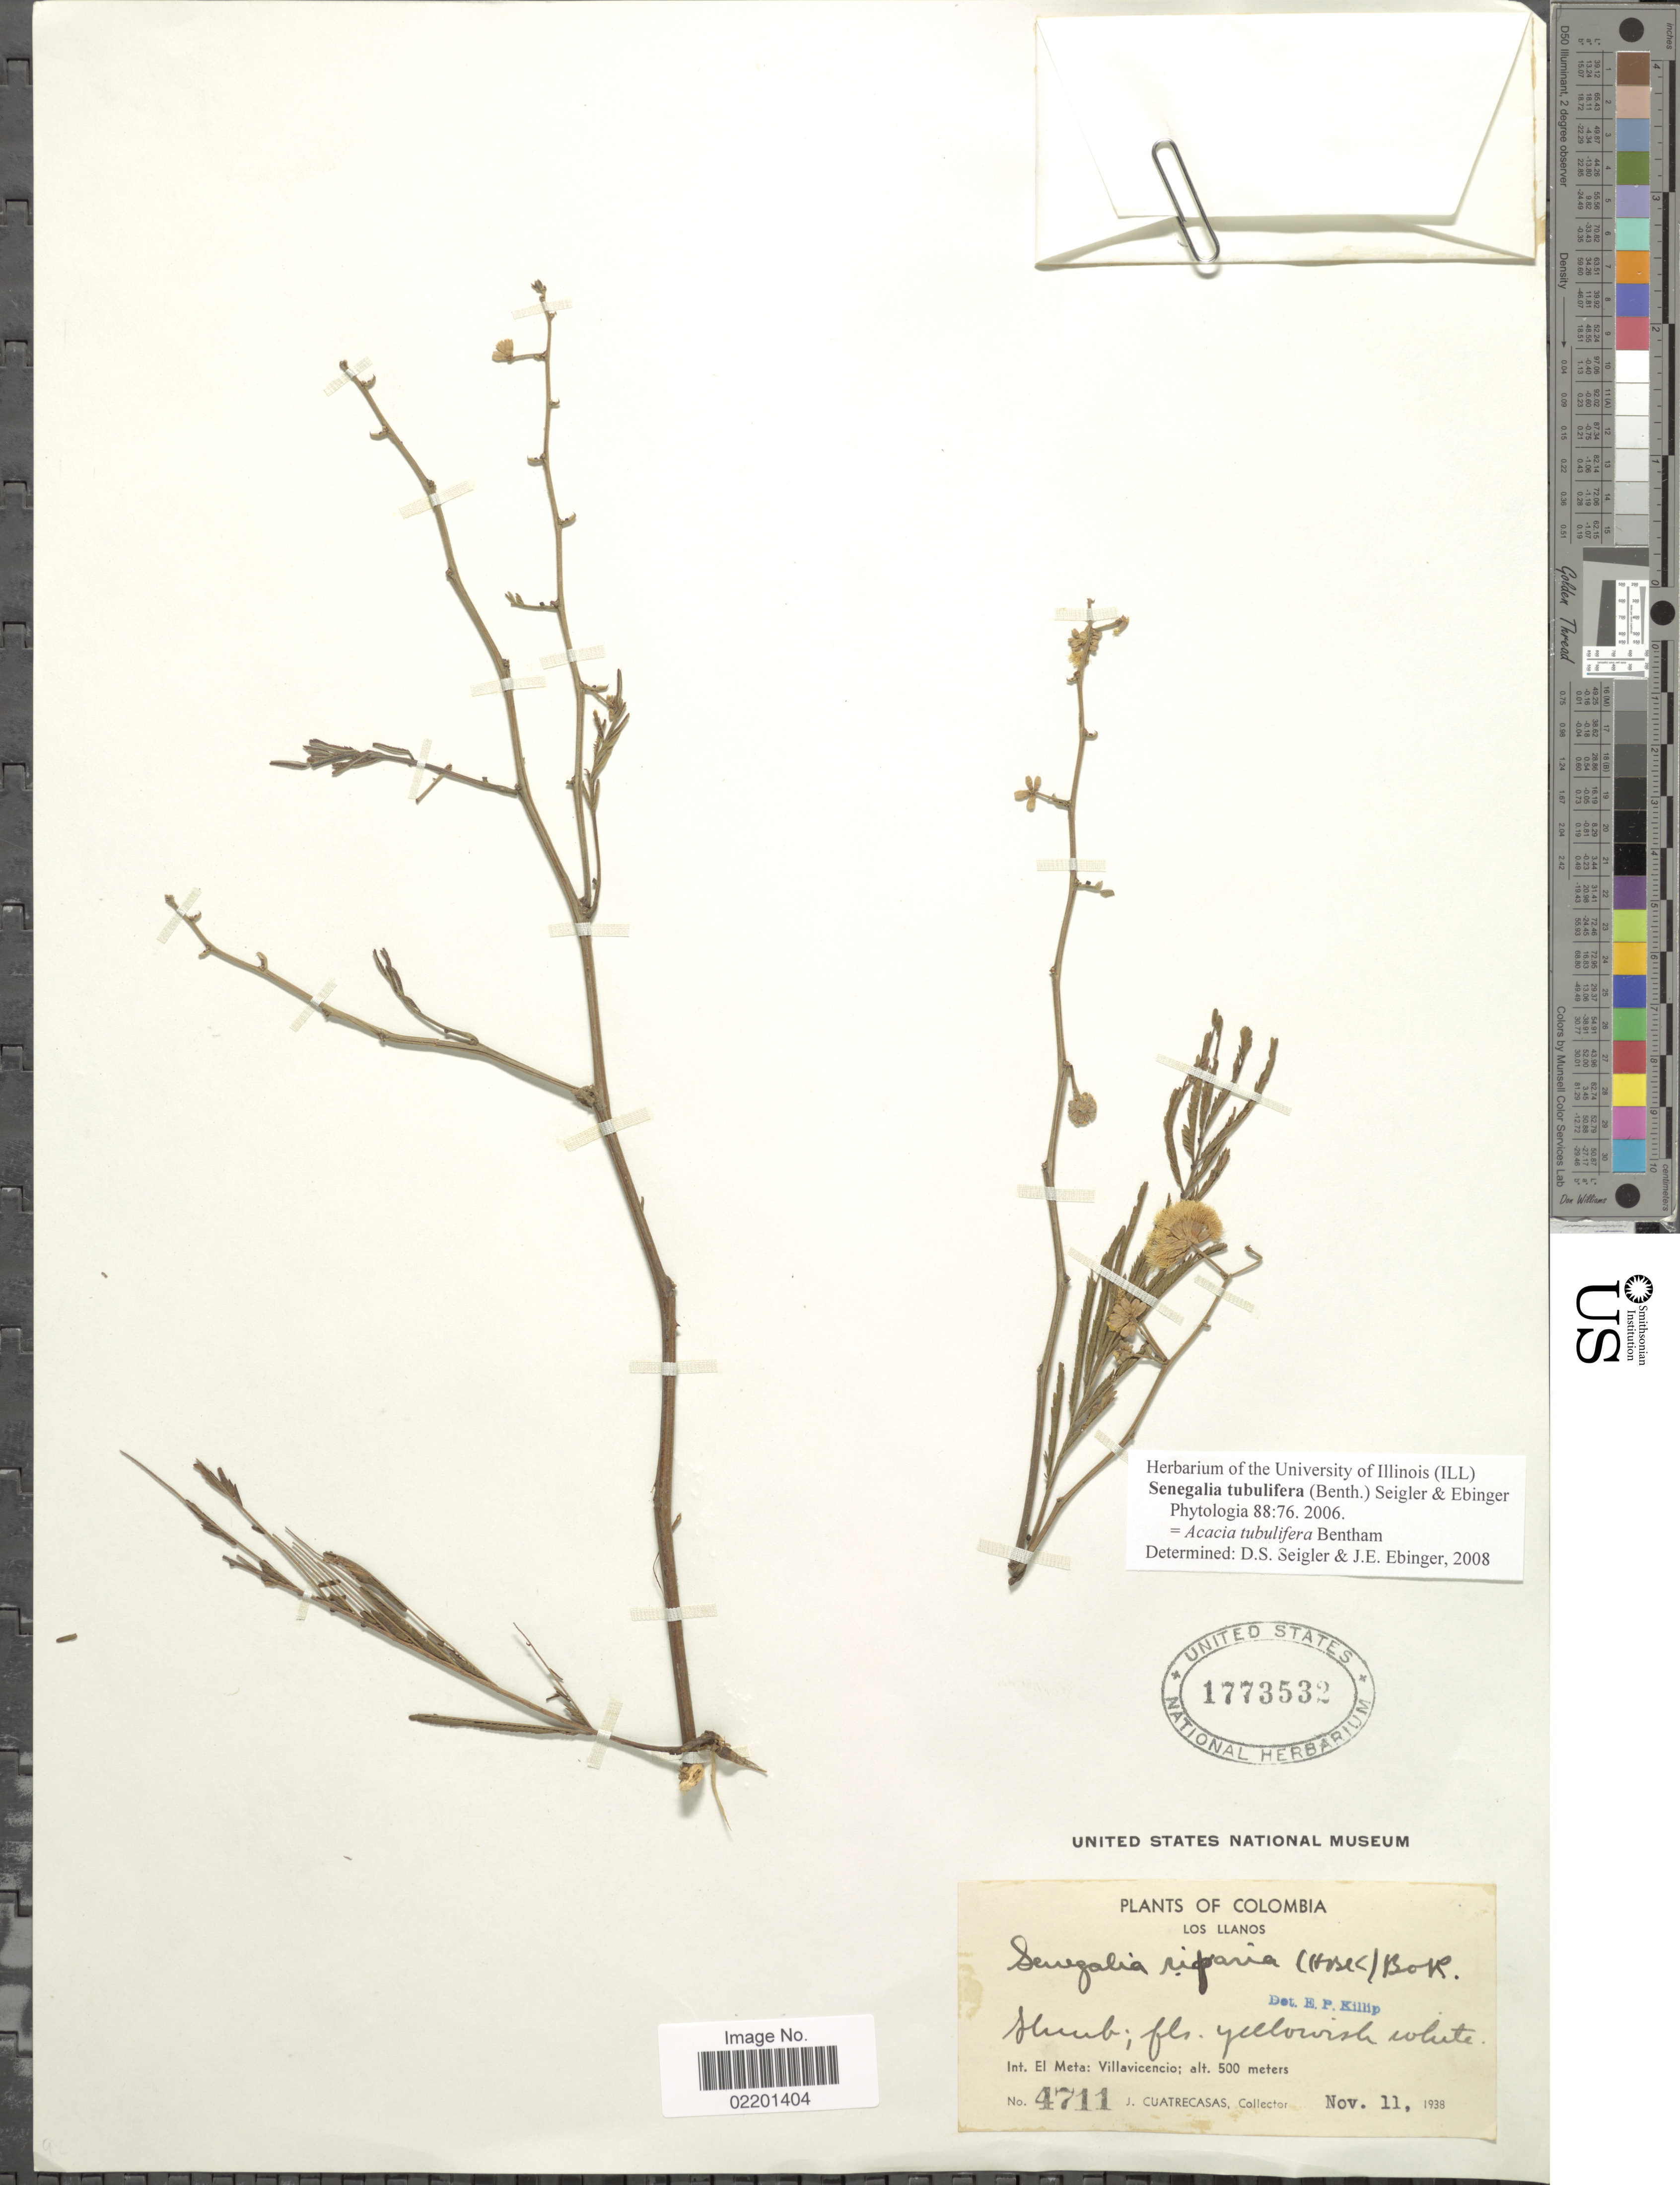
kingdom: Plantae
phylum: Tracheophyta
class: Magnoliopsida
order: Fabales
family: Fabaceae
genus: Senegalia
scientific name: Senegalia tubulifera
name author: (Benth.) Seigler & Ebinger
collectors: J. Cuatrecasas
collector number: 4711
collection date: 1938-11-11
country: Colombia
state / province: Meta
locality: Int. El Meta: Villavicencio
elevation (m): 500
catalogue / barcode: US 1773532